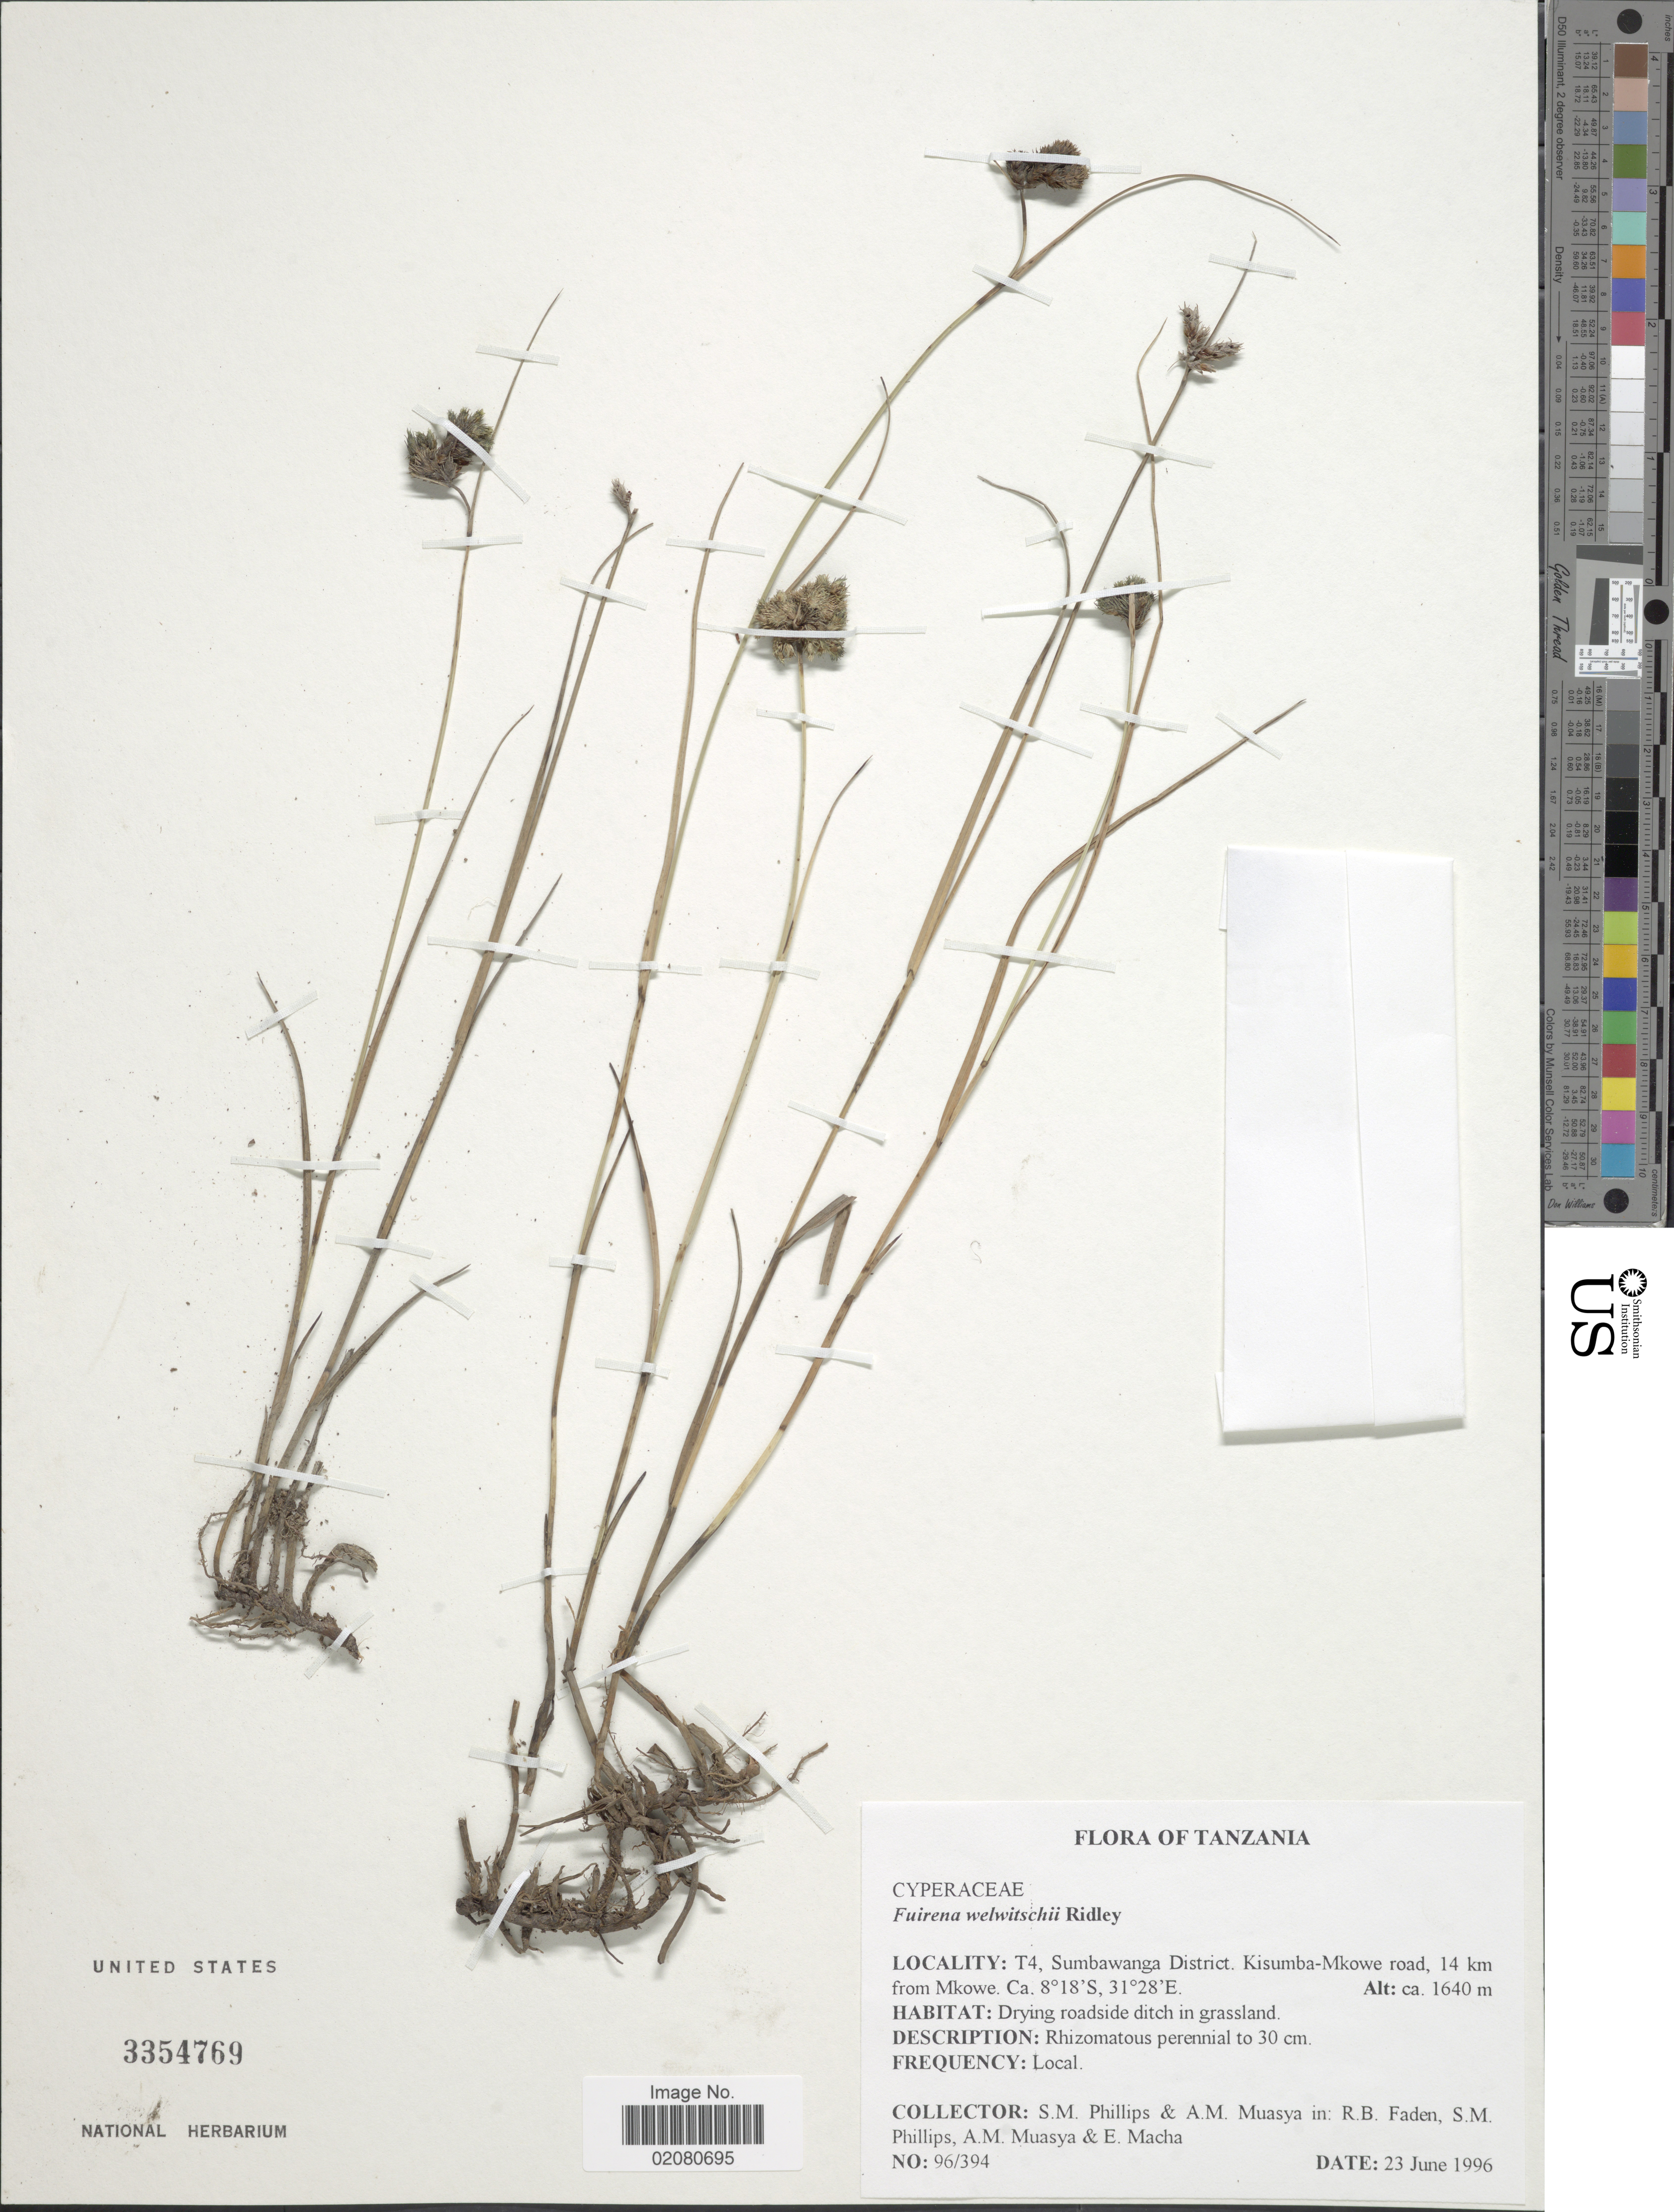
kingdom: Plantae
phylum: Tracheophyta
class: Liliopsida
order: Poales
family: Cyperaceae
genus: Fuirena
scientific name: Fuirena welwitschii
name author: Ridl.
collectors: R. B. Faden, S. M. Phillips, A. Muasya & E. Macha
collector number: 96/394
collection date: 1996-06-23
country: Tanzania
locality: T4, Sumbawanga District. Kisumba-Mkowe road, 14 km from Mkowe.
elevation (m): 1640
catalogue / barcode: US 3354769